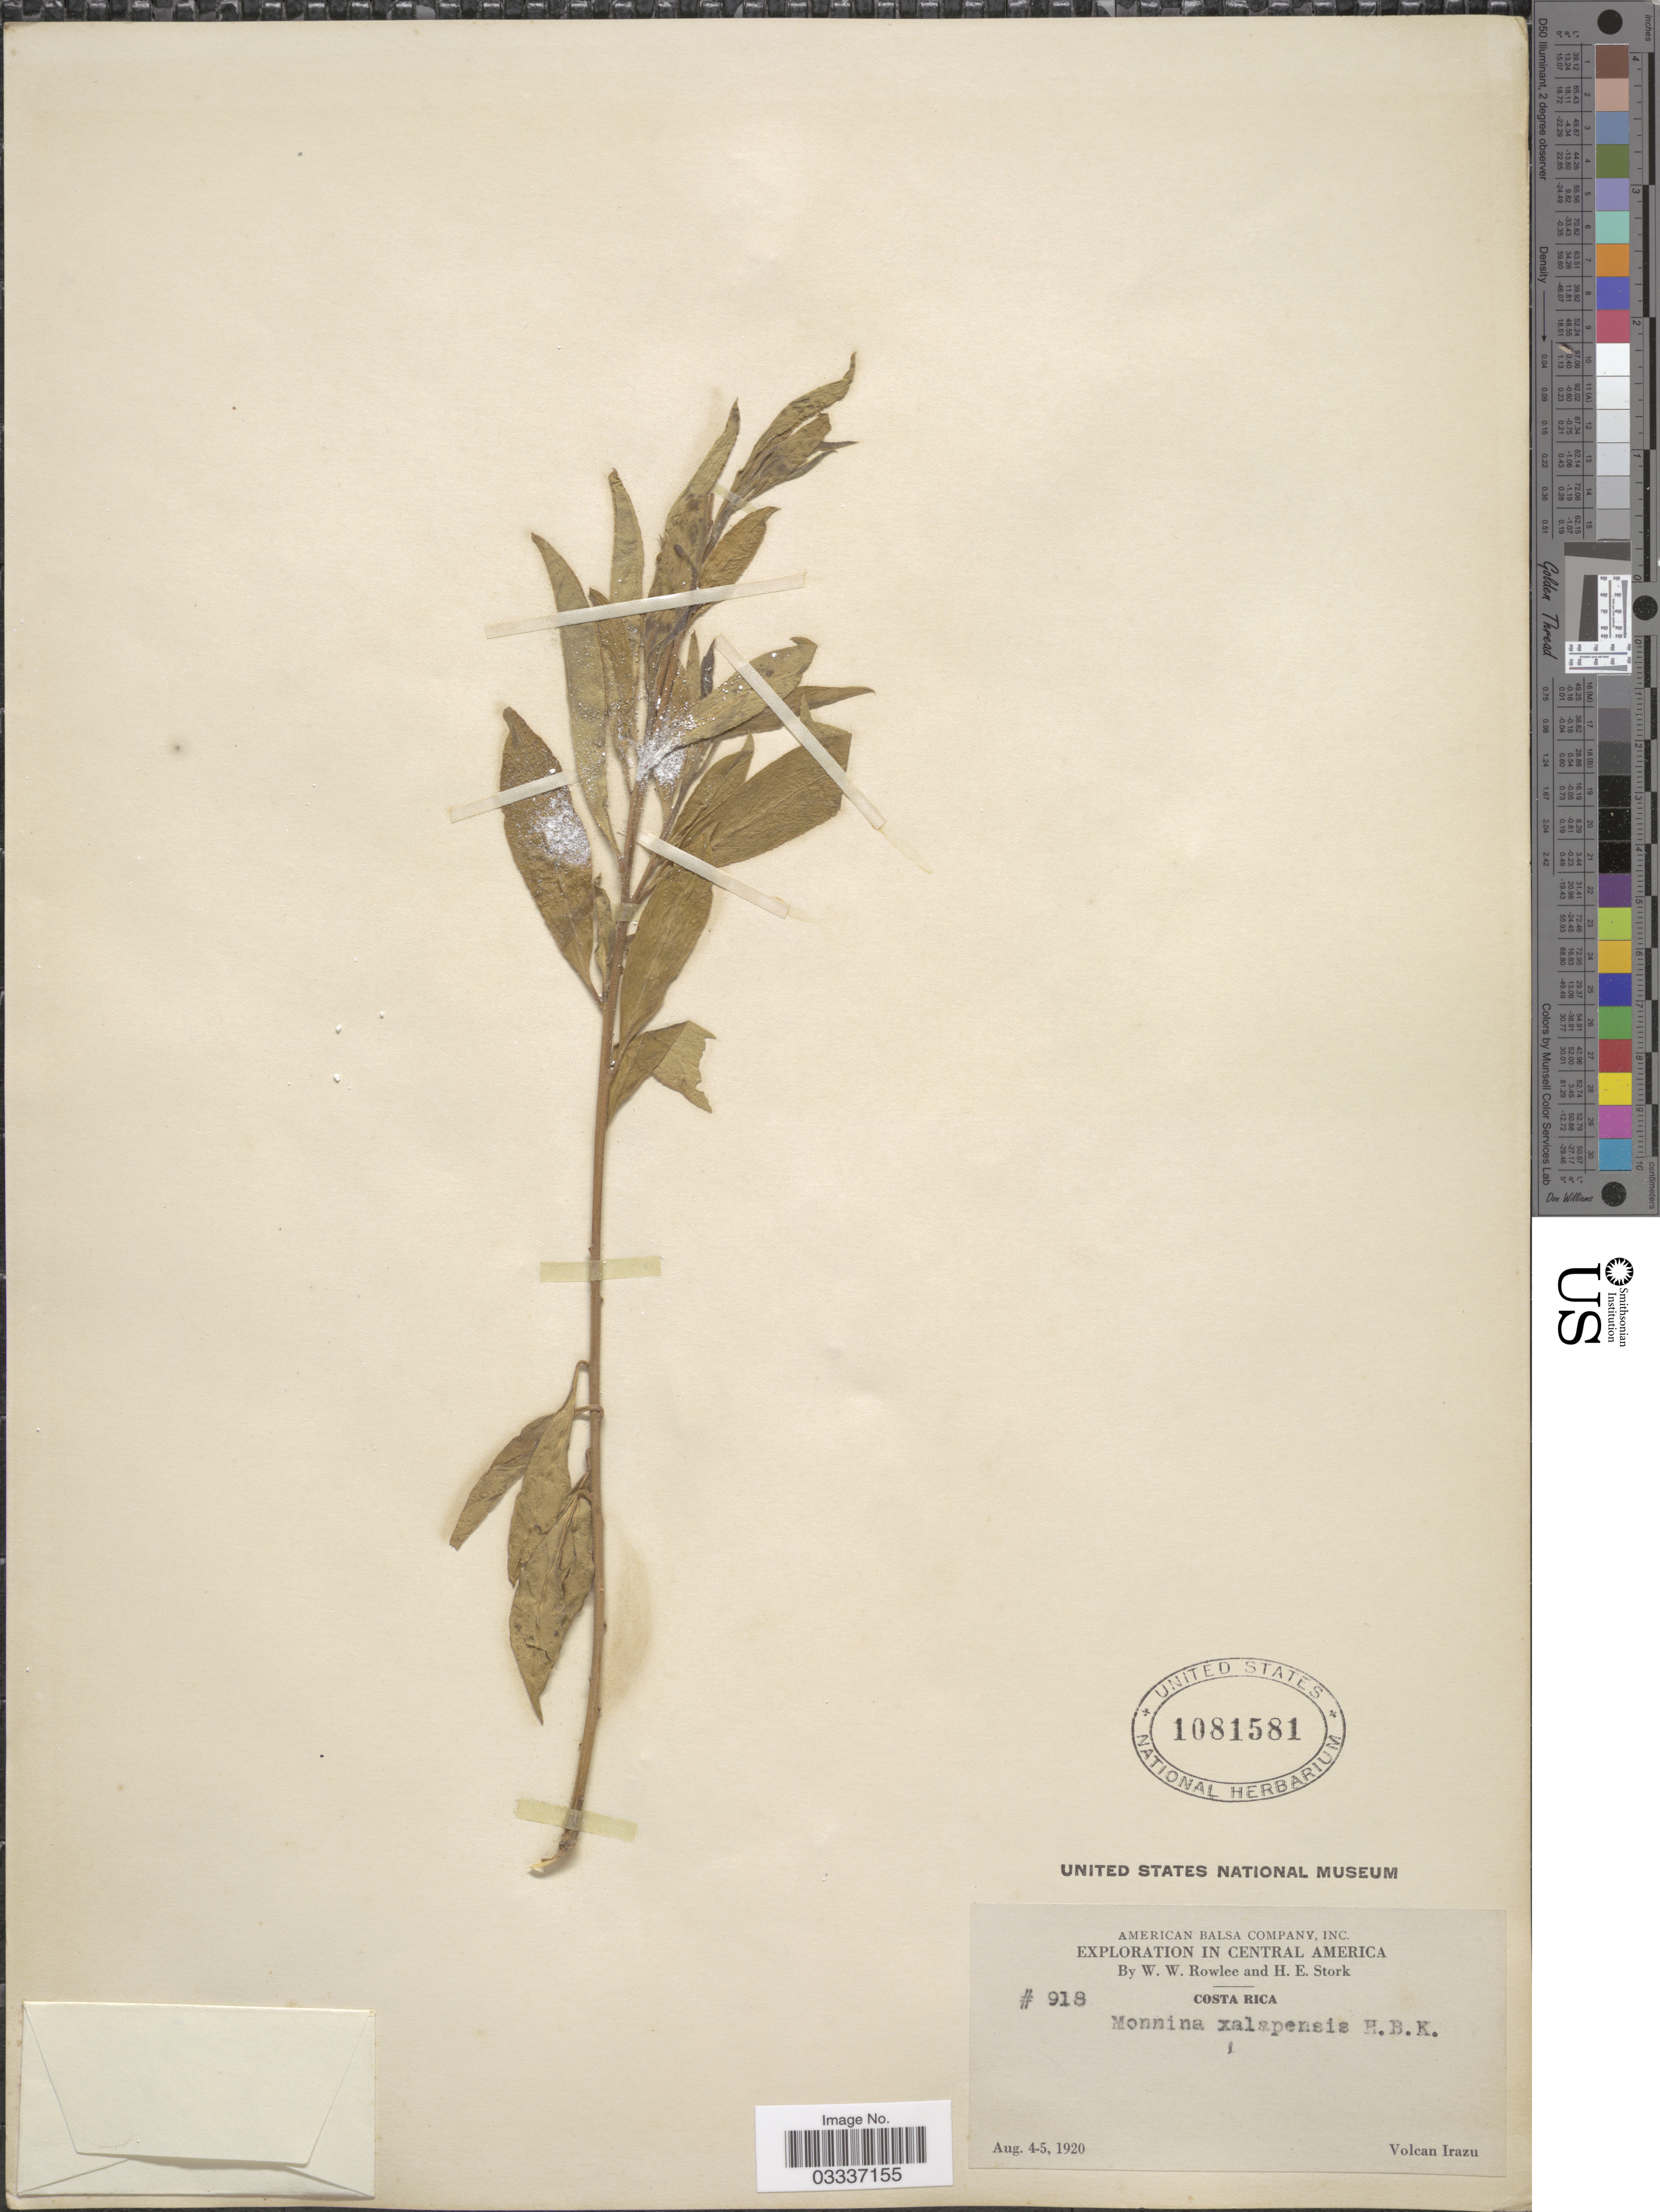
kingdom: Plantae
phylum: Tracheophyta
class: Magnoliopsida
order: Fabales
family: Polygalaceae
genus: Monnina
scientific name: Monnina xalapensis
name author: Kunth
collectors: W. W. Rowlee & H. E. Stork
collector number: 918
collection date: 1920-08-04/1920-08-05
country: Costa Rica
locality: Volcan Irazu.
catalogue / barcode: US 1081581